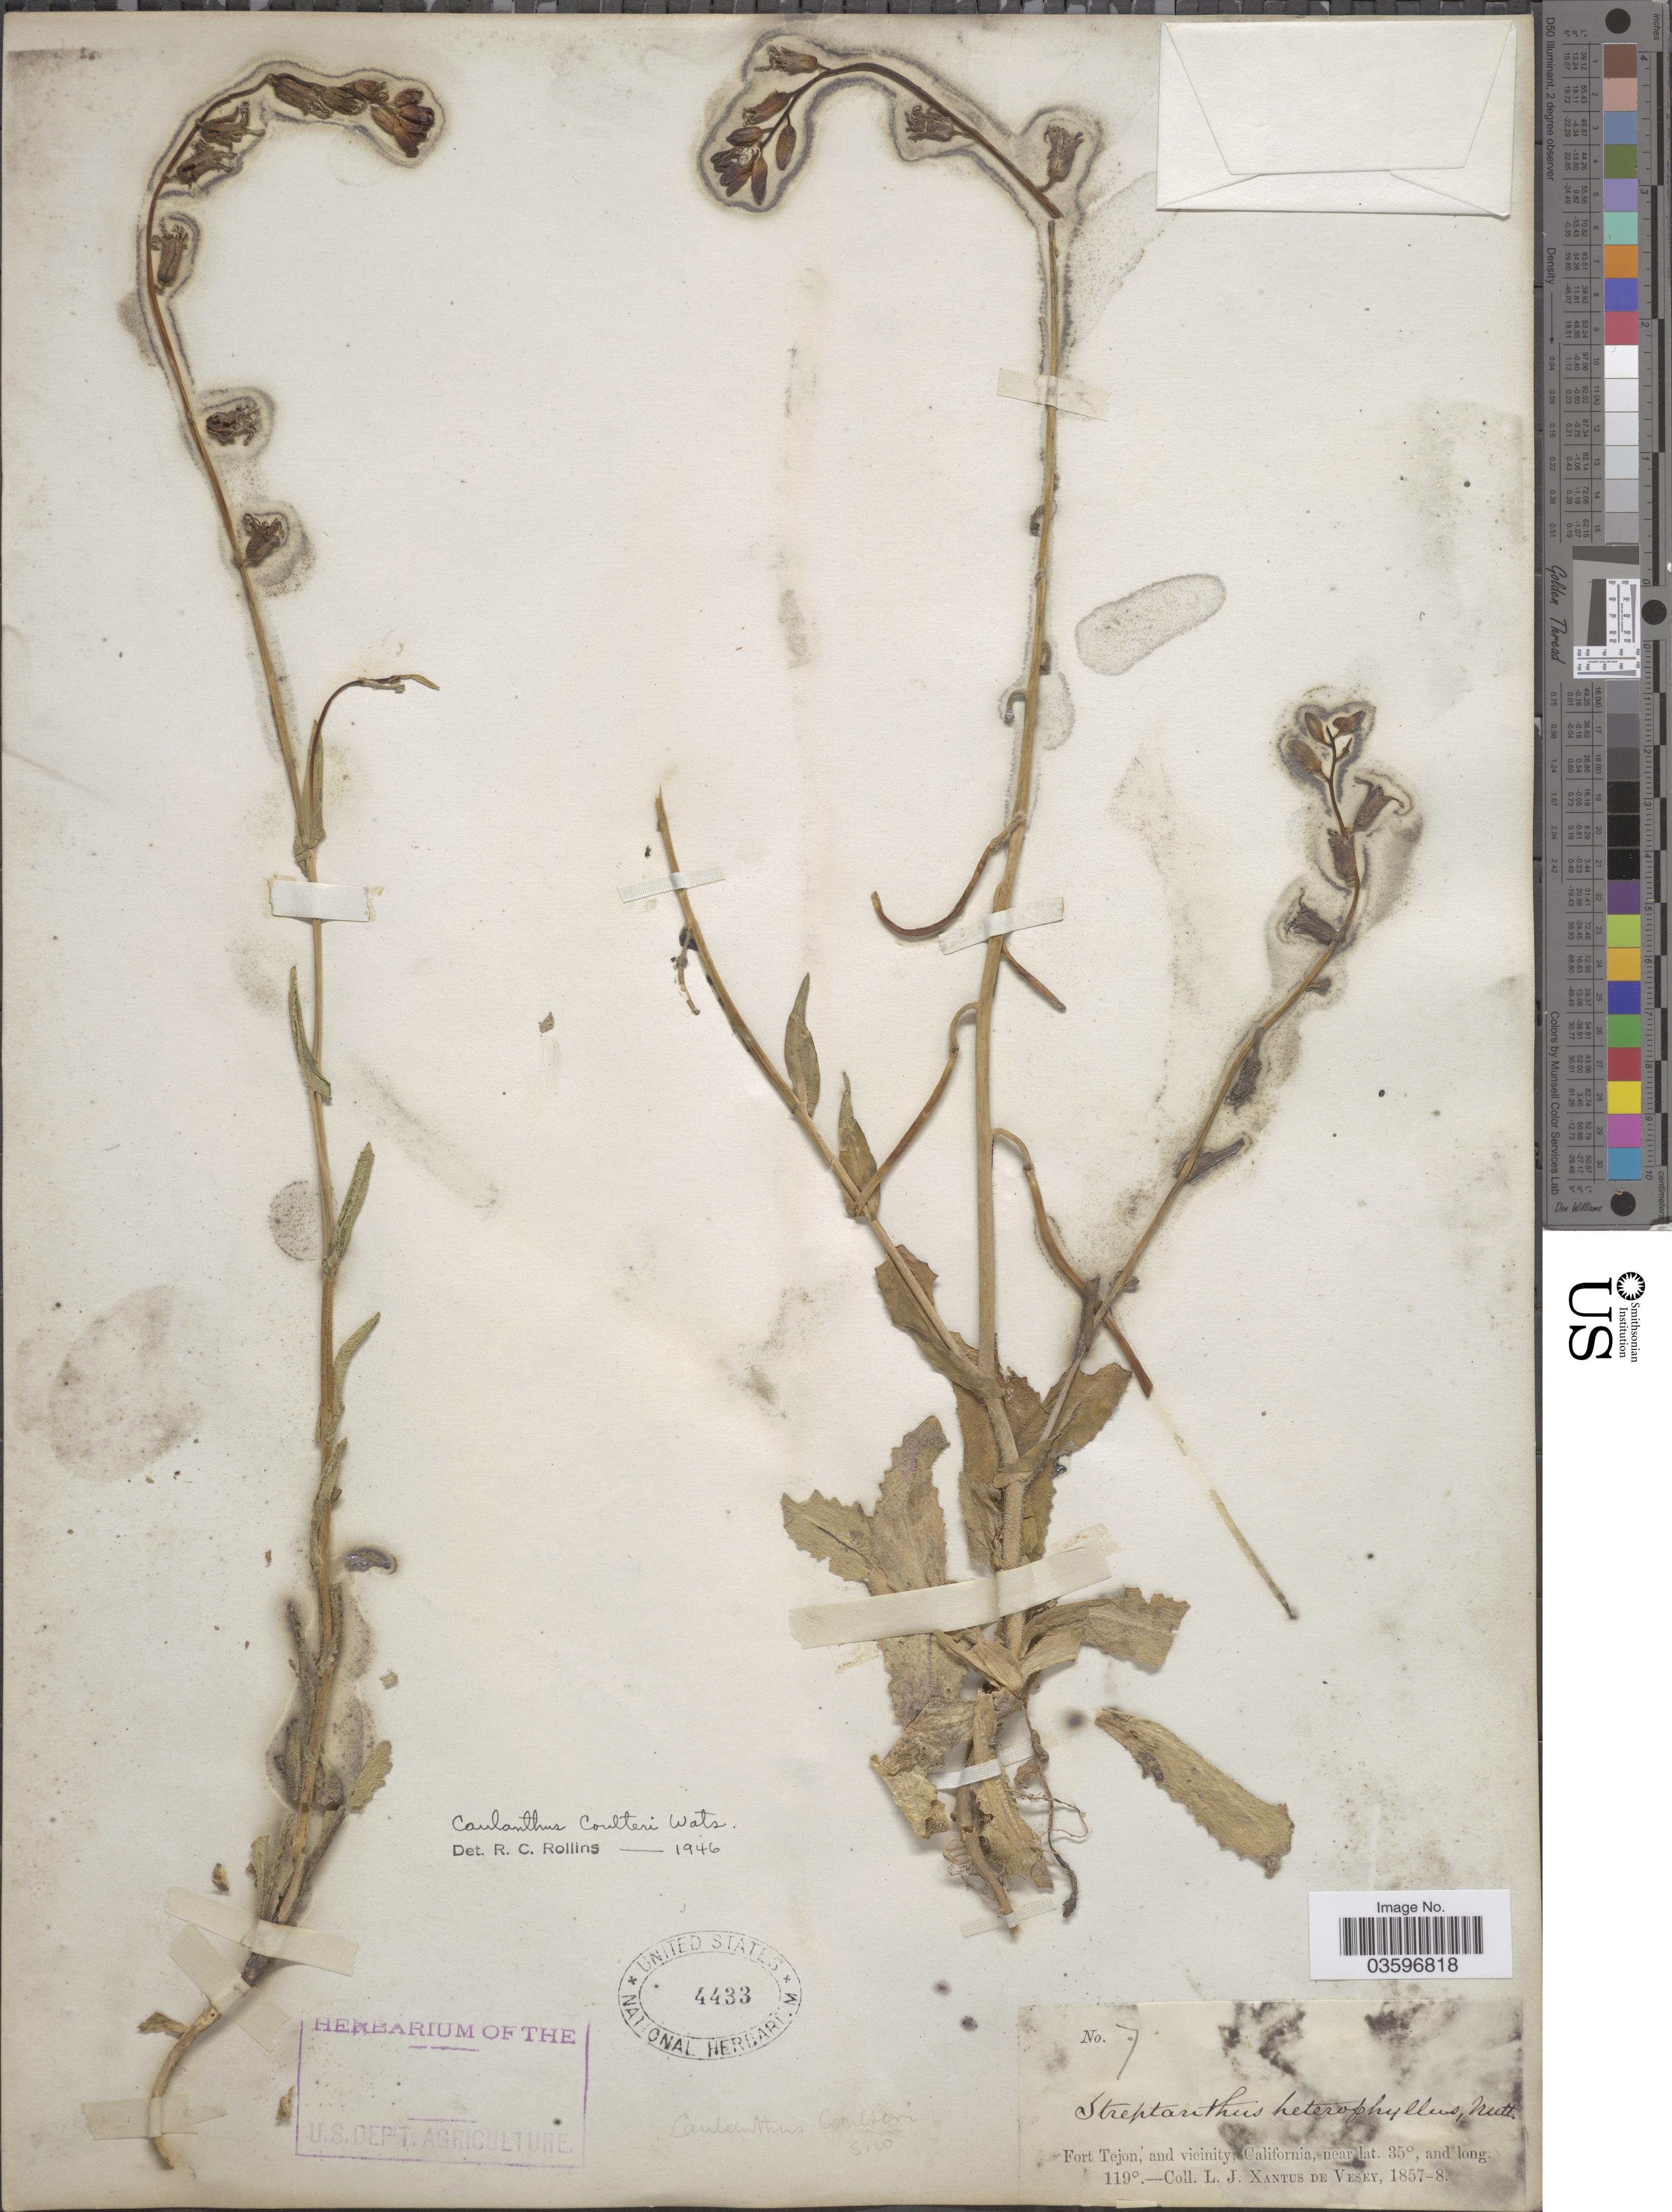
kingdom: Plantae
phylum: Tracheophyta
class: Magnoliopsida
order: Brassicales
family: Brassicaceae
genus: Caulanthus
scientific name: Caulanthus coulteri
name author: S. Watson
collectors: L. Xantus de Vesey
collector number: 7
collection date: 1857/1858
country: United States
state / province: California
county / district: Kern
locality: Fort Tejon, and vicinity.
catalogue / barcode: US 4433